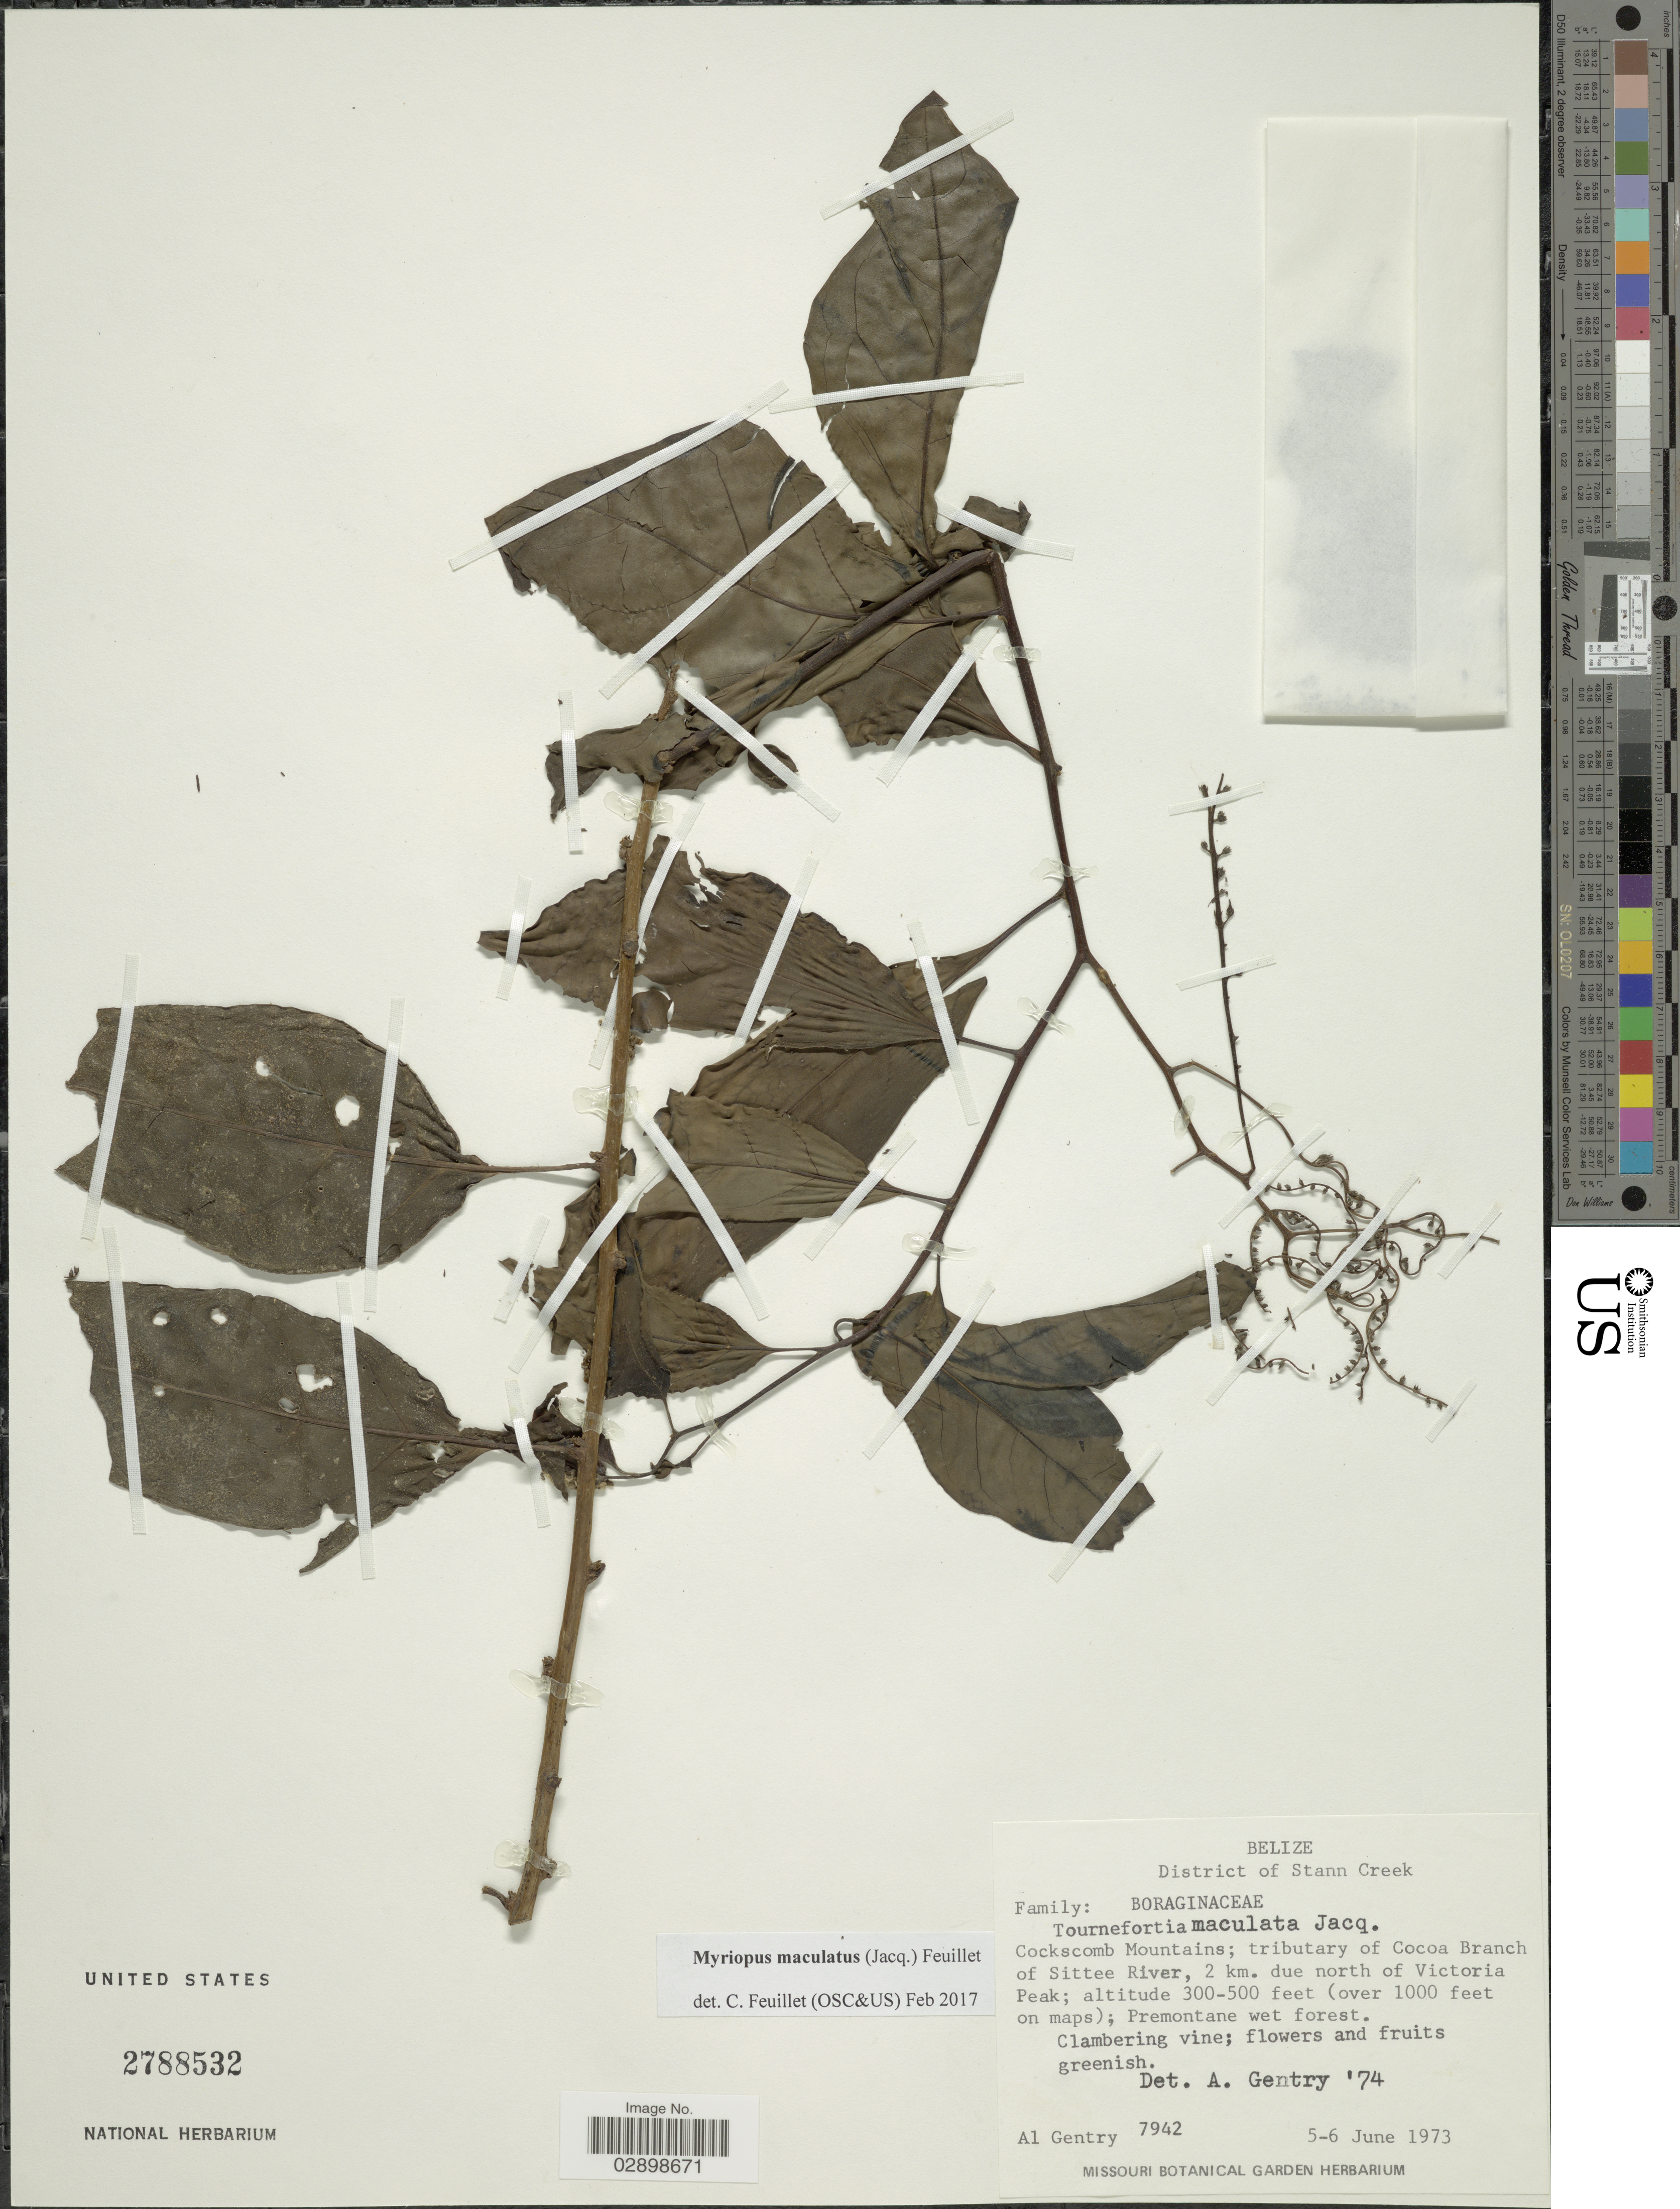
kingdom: Plantae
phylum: Tracheophyta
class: Magnoliopsida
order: Boraginales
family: Heliotropiaceae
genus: Myriopus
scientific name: Myriopus maculatus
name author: (Jacq.) Feuillet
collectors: A. H. Gentry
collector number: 7942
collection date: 1973-06-05/1973-06-06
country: Belize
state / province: Stann Creek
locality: District of Stann Creek. Cockscomb Mountains; tributary of Cocoa Branch of Sittee River, 2 km. due north of Victoria Peak.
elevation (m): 305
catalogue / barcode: US 2788532